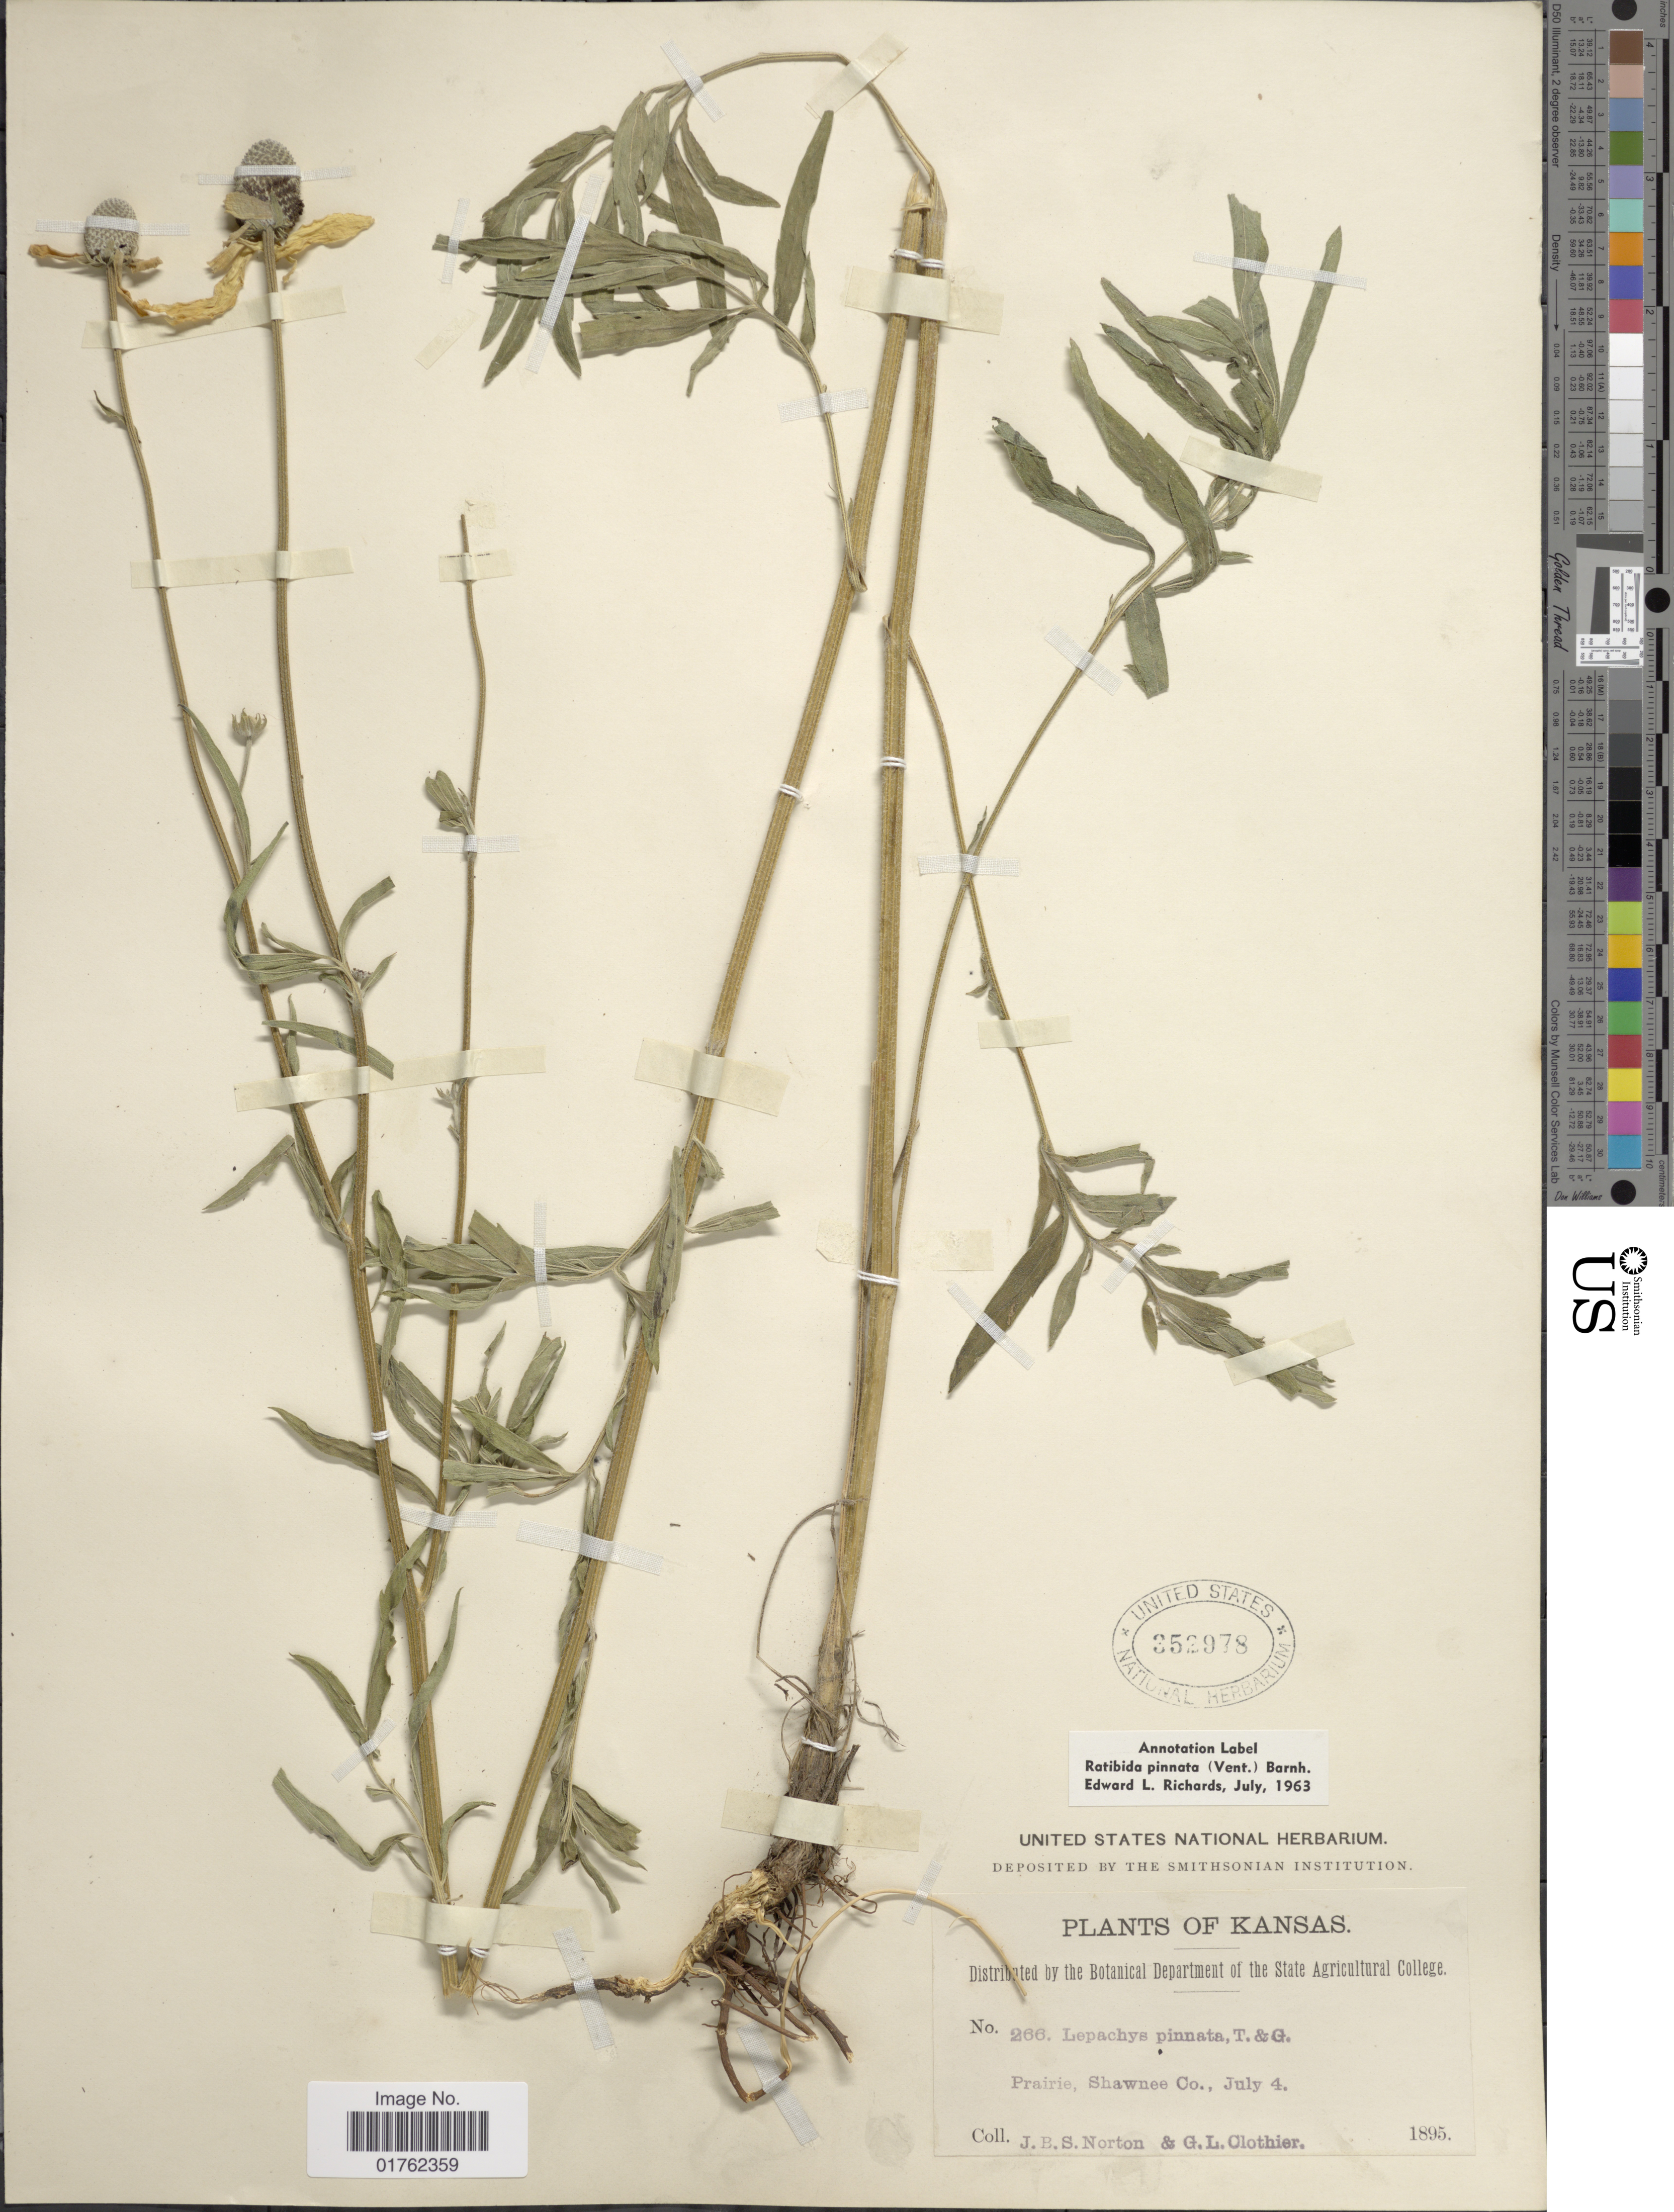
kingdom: Plantae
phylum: Tracheophyta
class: Magnoliopsida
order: Asterales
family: Asteraceae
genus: Ratibida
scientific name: Ratibida pinnata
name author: (Vent.) Barnhart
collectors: J. B. S. Norton & G. Clothier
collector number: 266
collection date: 1895-07-04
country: United States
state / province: Kansas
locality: Shawnee Co.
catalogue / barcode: US 352978